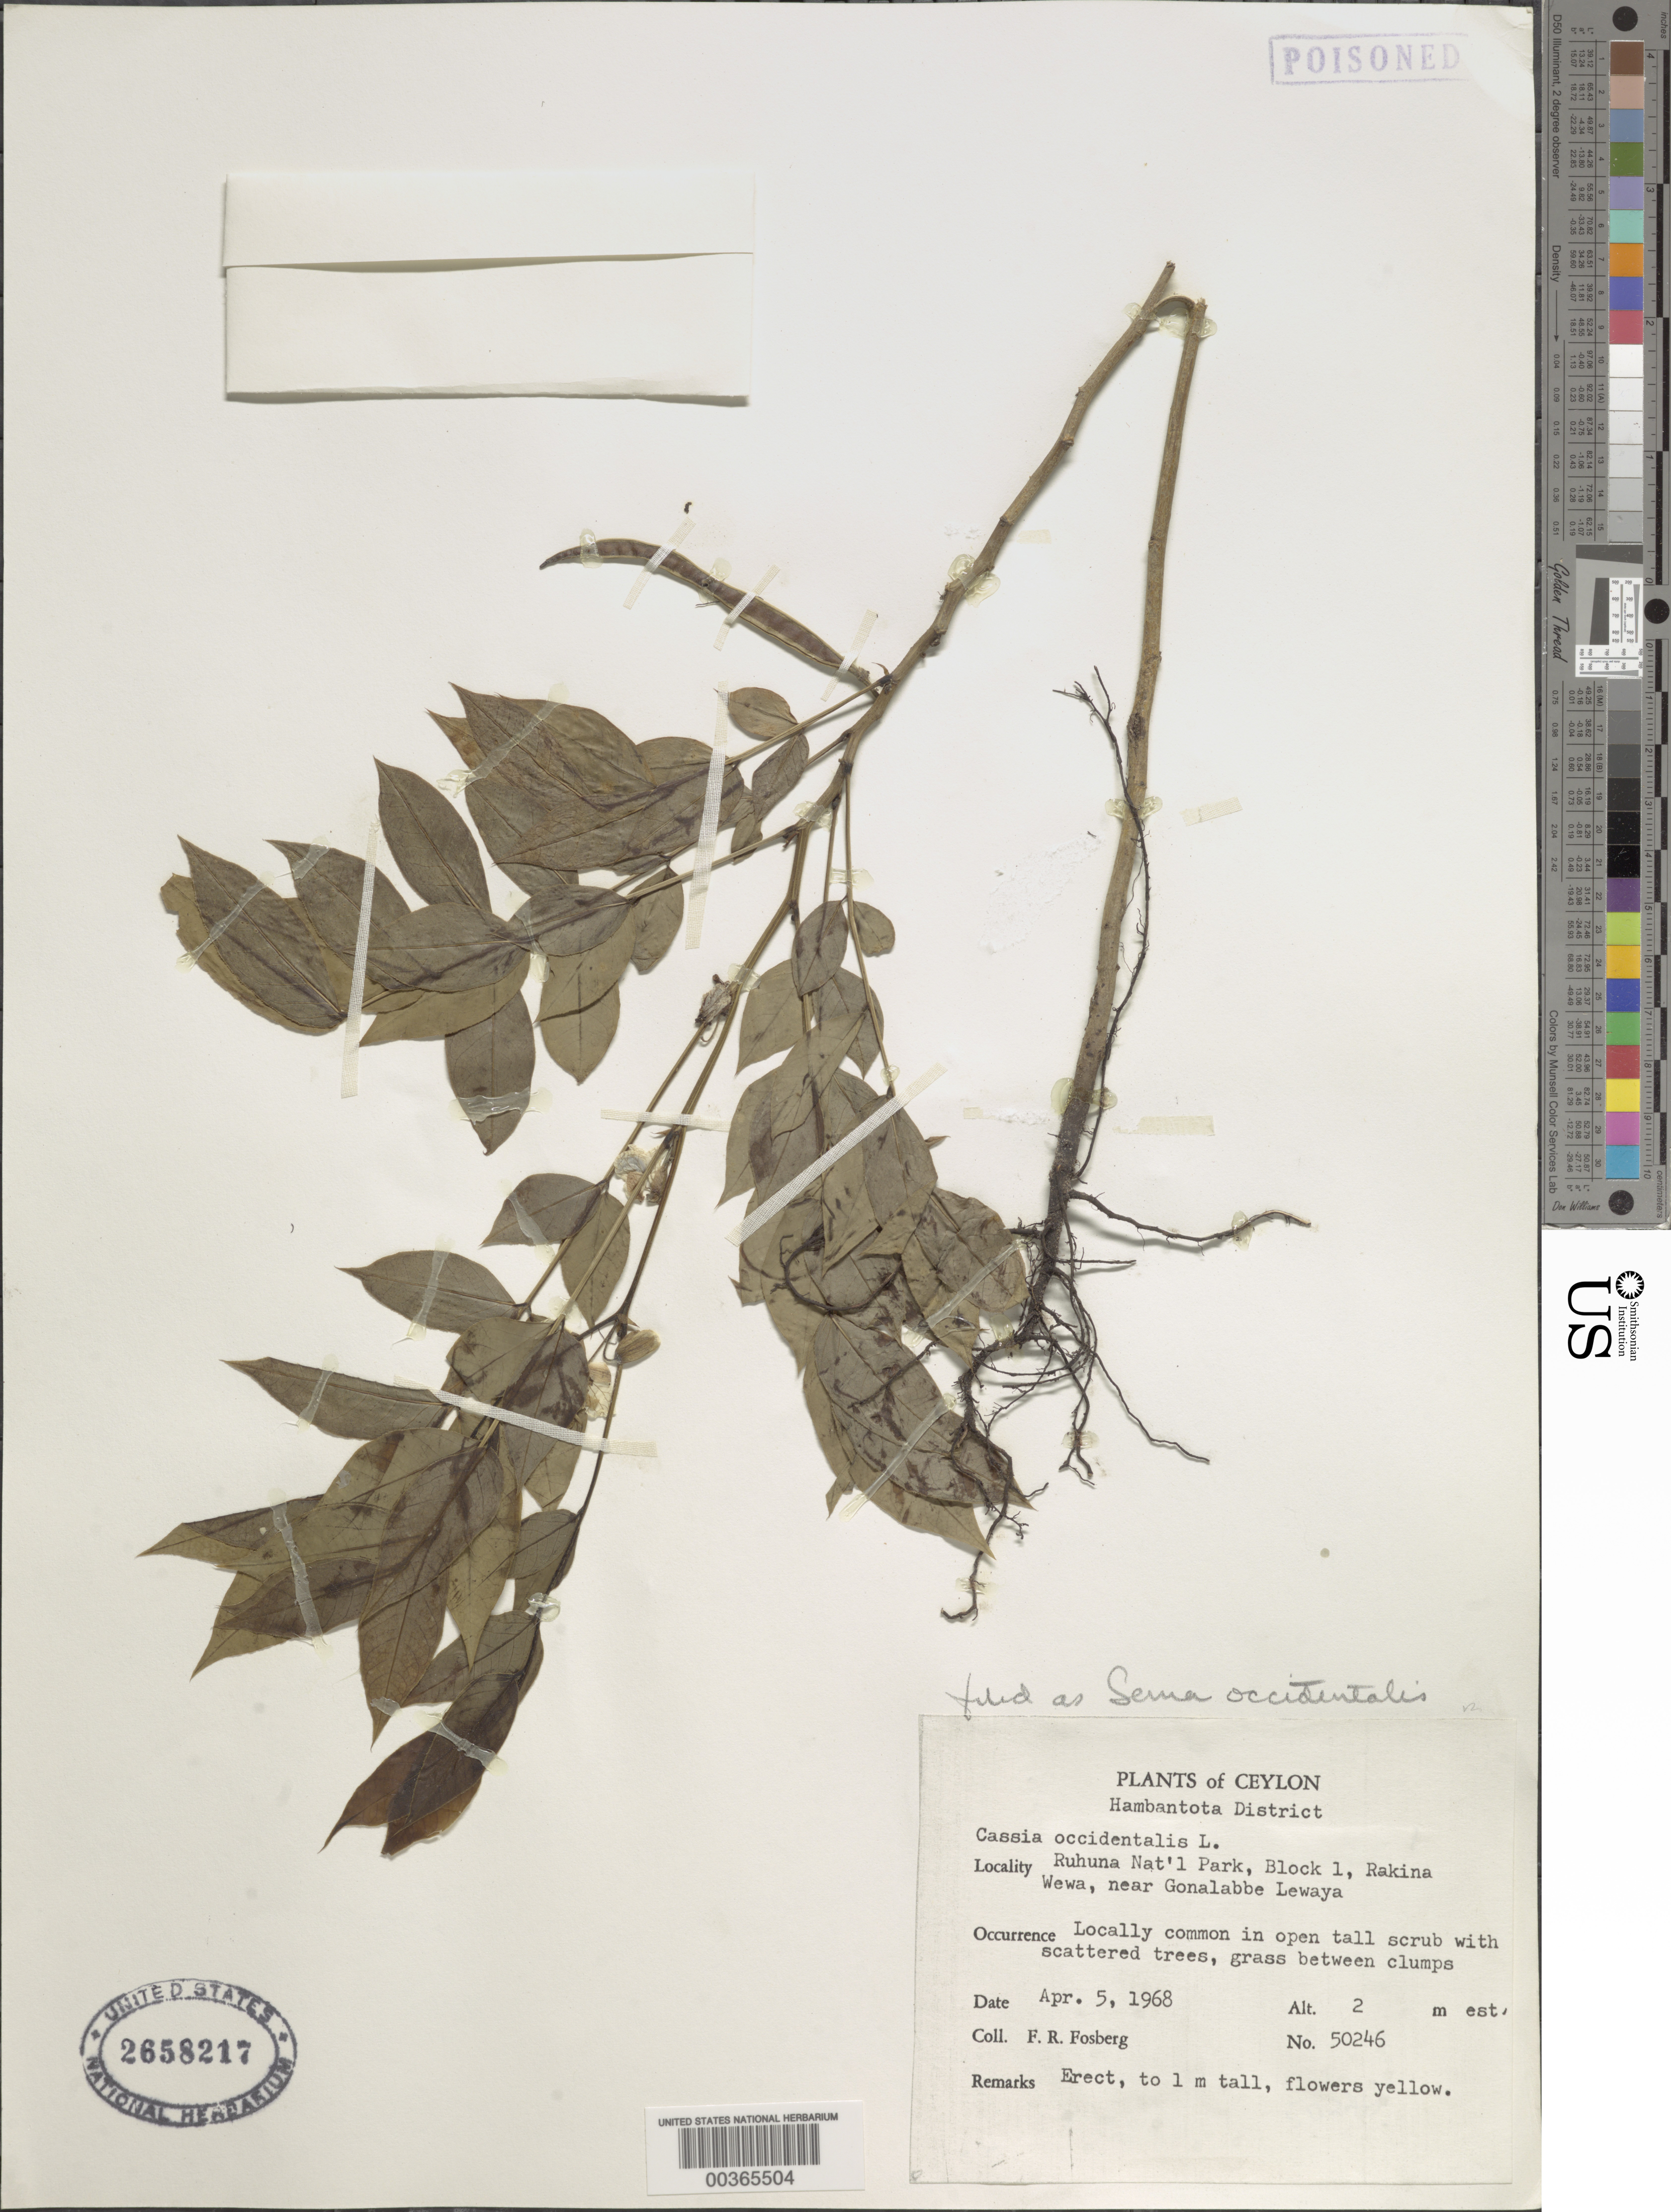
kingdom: Plantae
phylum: Tracheophyta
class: Magnoliopsida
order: Fabales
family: Fabaceae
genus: Senna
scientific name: Senna occidentalis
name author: (L.) Link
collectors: F. R. Fosberg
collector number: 50246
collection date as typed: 05 Apr 1968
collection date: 1968-04-05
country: Sri Lanka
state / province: Southern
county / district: Hambantota Dist.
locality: Ruhuna nat'l park, block 1, rakina wewa, near gonalabbe lewaya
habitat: In open tall scrub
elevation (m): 2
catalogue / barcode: US 2658217